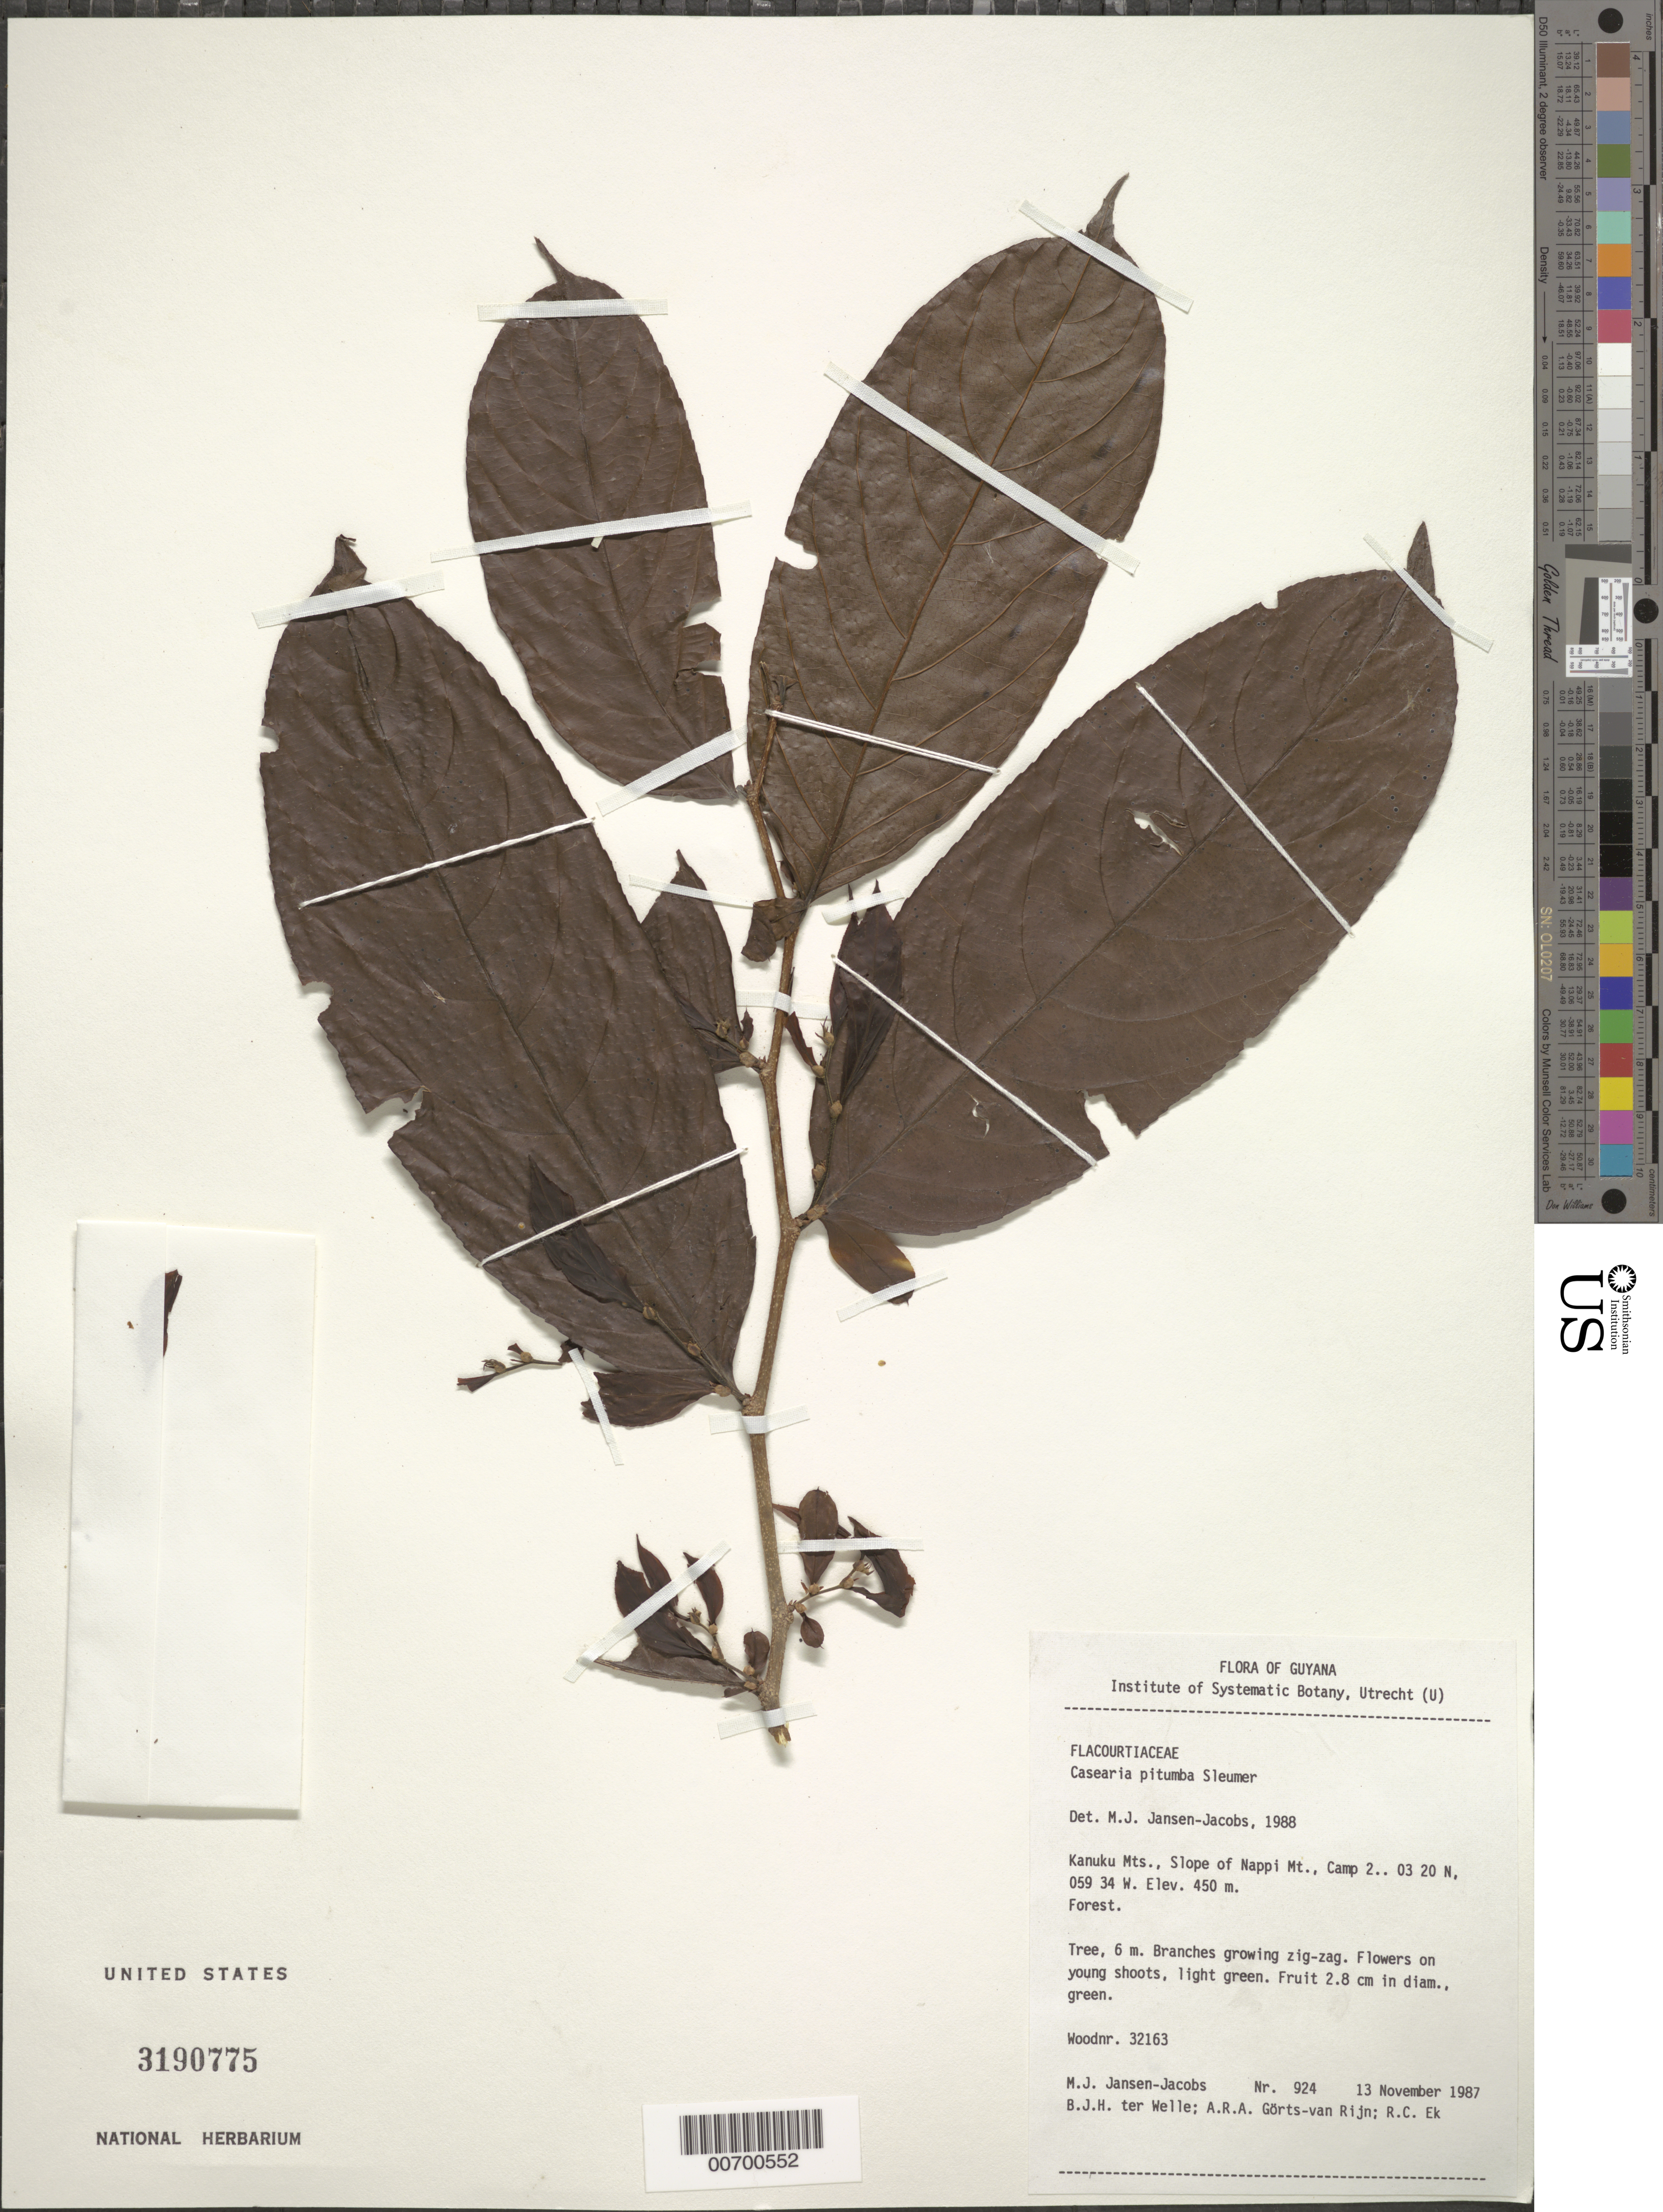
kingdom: Plantae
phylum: Tracheophyta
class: Magnoliopsida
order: Malpighiales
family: Salicaceae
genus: Casearia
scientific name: Casearia pitumba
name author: Sleumer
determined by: Jansen-Jacobs, M. J., (U), Nationaal Herbarium Nederland, Utrecht University branch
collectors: M. J. Jansen-Jacobs, B. Welle, A. .R. A. Görts-van Rijn & R. C. Ek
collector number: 924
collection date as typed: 13-Nov-87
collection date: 1987-11-13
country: Guyana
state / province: U. Takutu-U. Essequibo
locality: Kanuku Mts., Nappi Mt., camp 2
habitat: Forest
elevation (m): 450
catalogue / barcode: US 3190775